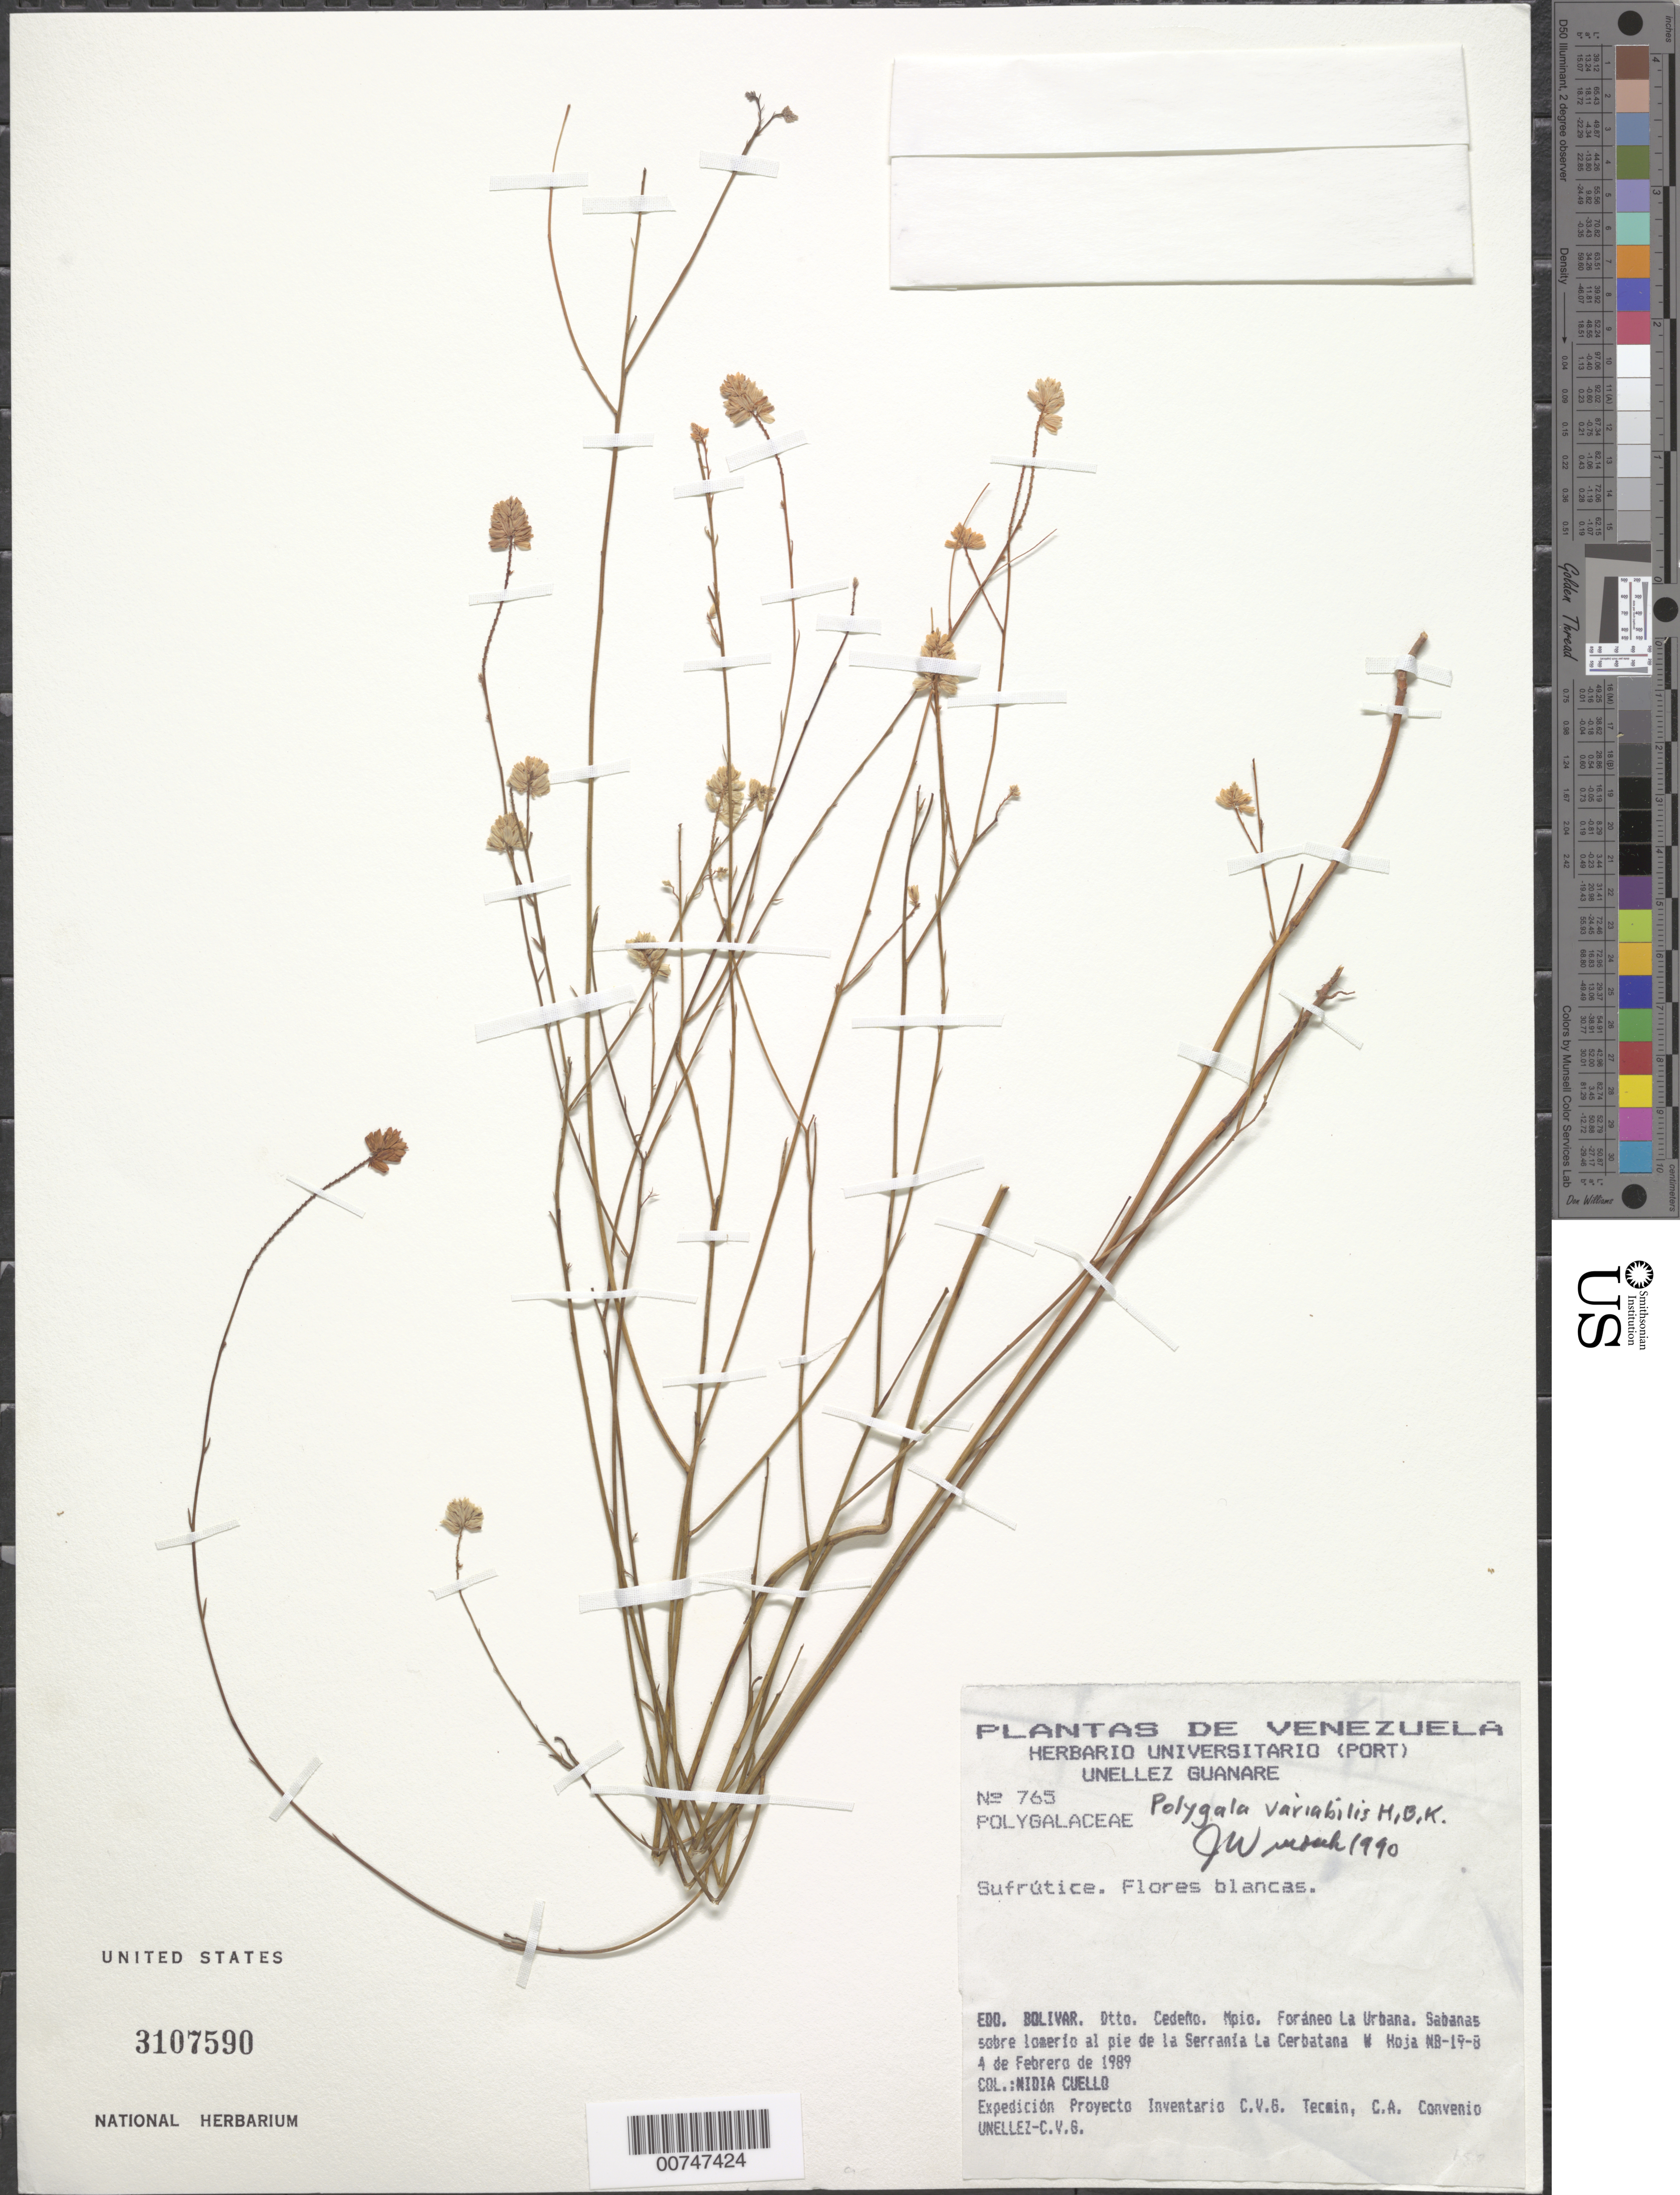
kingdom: Plantae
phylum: Tracheophyta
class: Magnoliopsida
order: Fabales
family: Polygalaceae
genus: Polygala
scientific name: Polygala variabilis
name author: Kunth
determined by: Wurdack, John J., (US), US (UNITED STATES)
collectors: N. L. Cuello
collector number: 765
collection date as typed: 4-Feb-89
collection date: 1989-02-04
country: Venezuela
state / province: Bolívar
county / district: Cedeño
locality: Mun. Foráneo La Urbana, Serrania La Cerbatana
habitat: Sabana sobre lomerio al pié de la serrania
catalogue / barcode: US 3107590